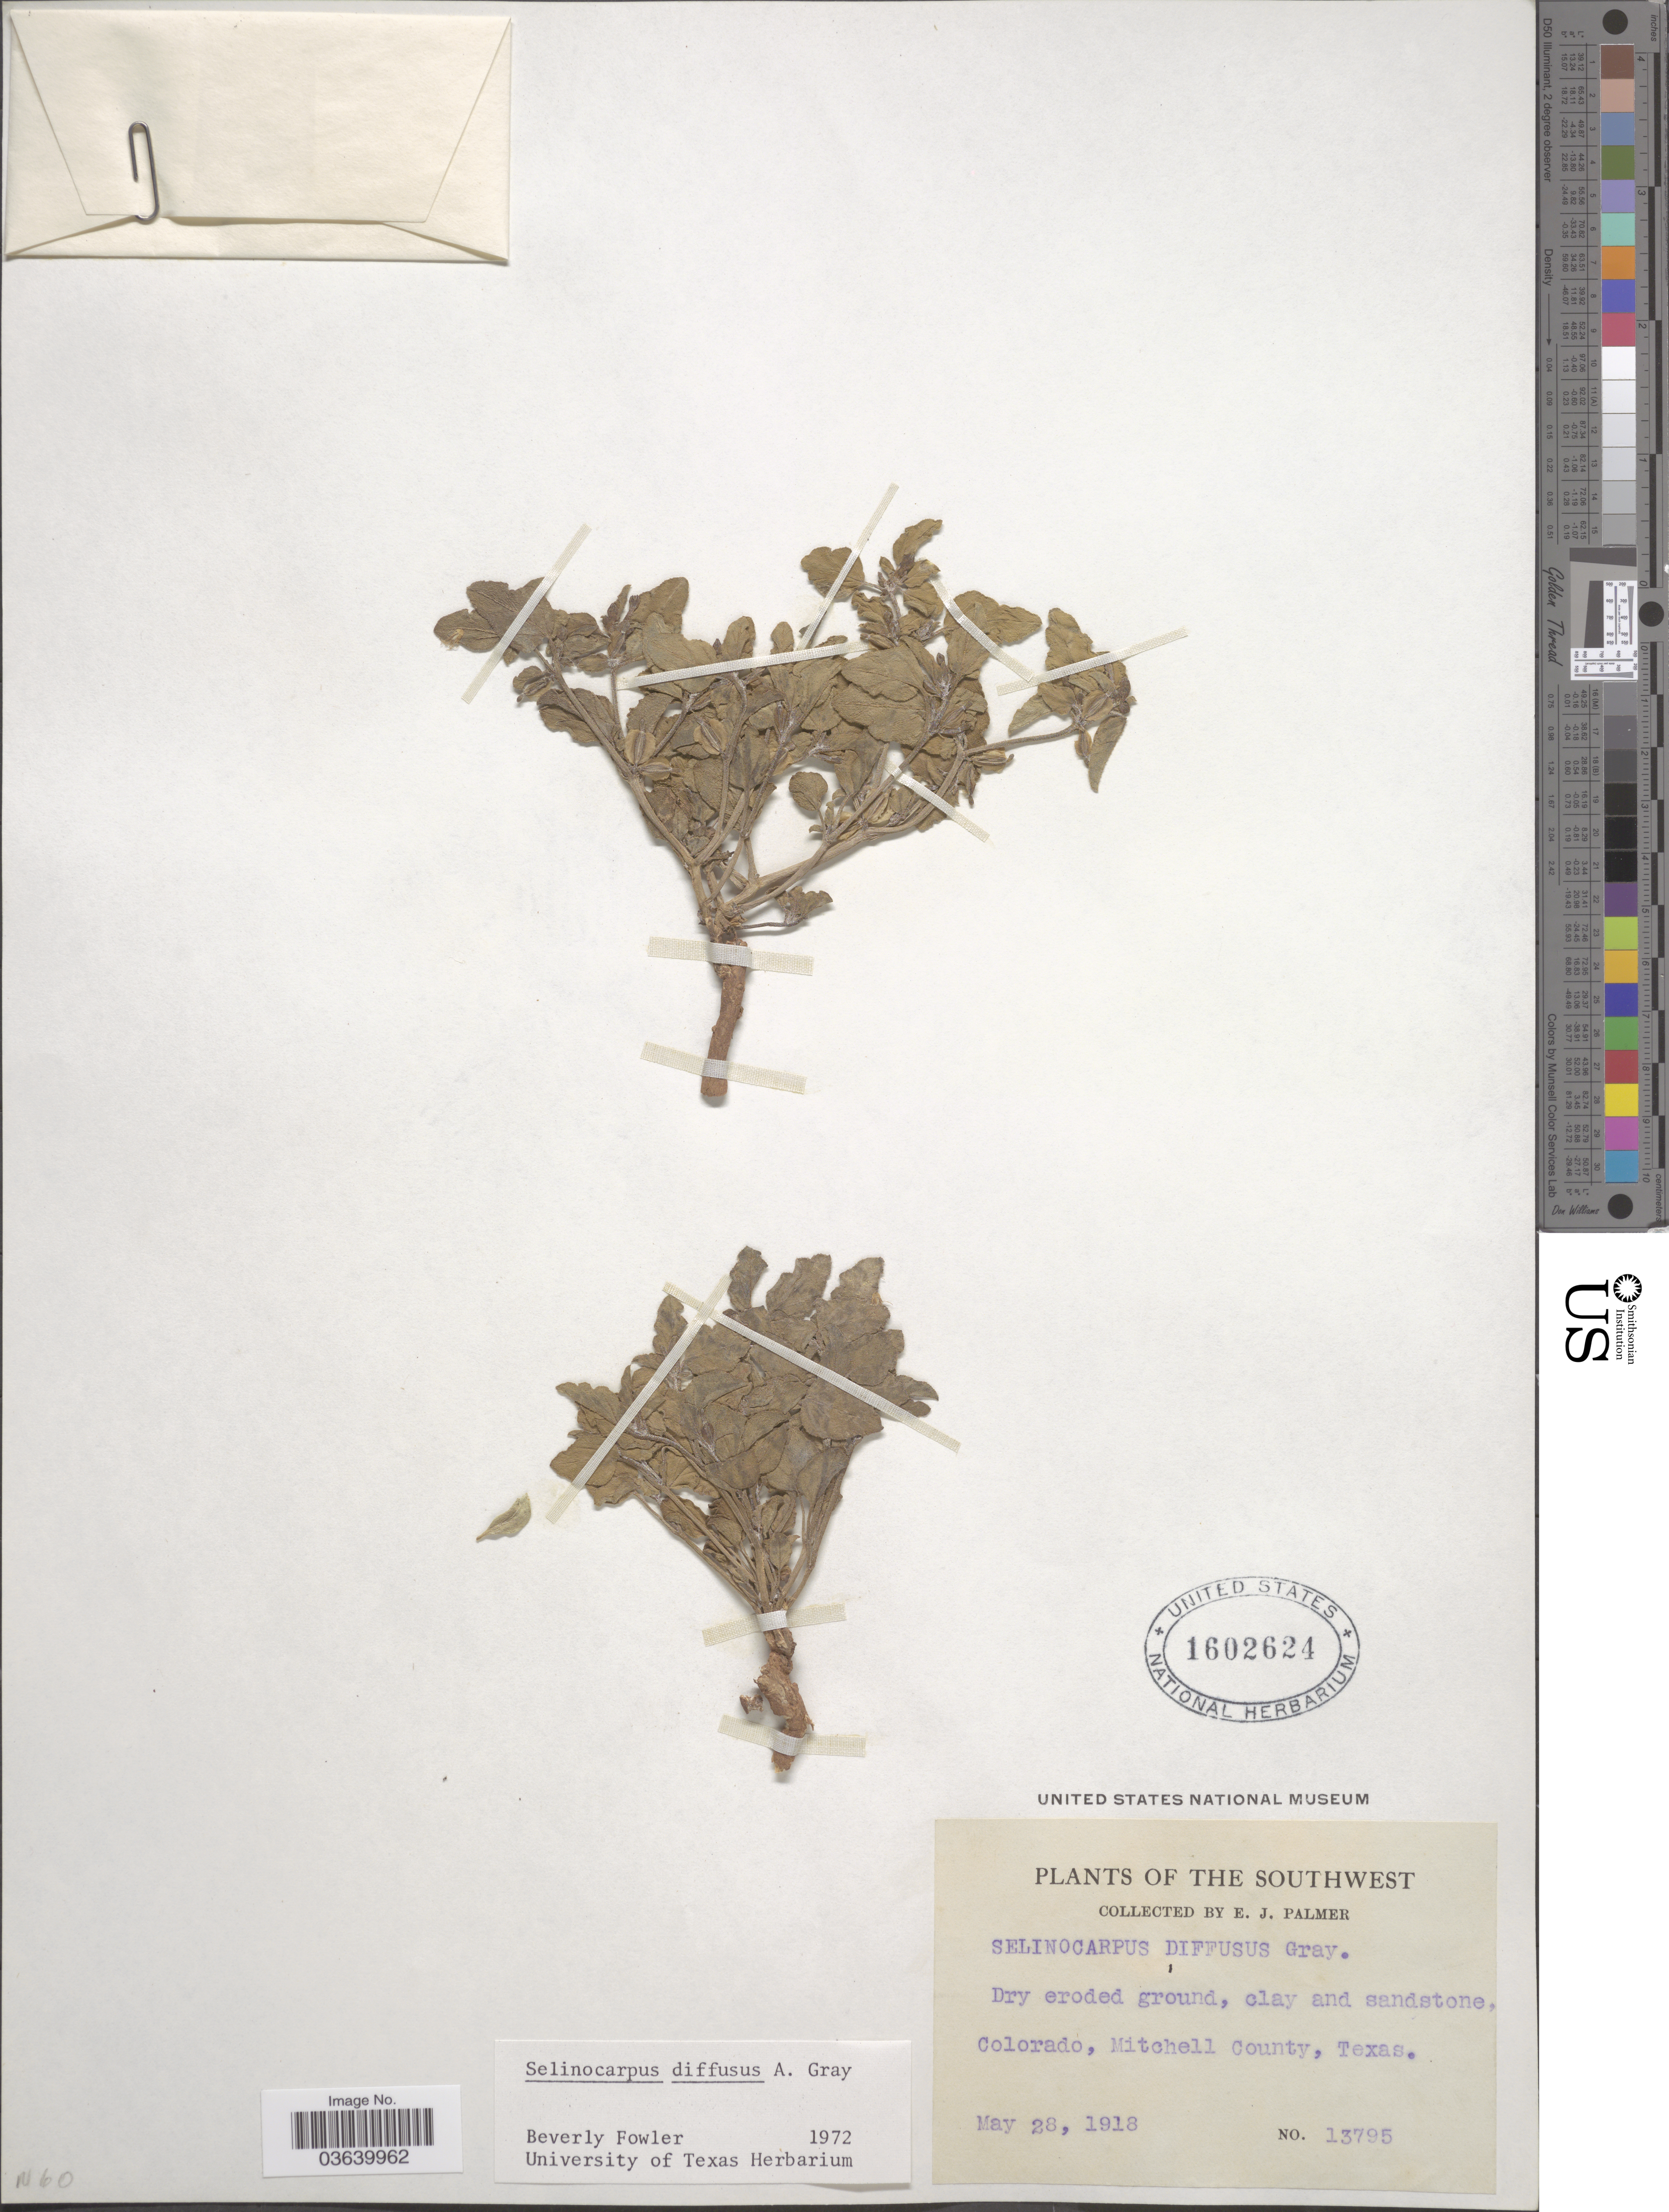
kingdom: Plantae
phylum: Tracheophyta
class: Magnoliopsida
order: Caryophyllales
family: Nyctaginaceae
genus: Acleisanthes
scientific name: Acleisanthes diffusa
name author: (A. Gray) R.A. Levin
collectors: E. J. Palmer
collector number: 13795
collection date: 1918-05-28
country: United States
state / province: Texas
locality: The Southwest. Colorado, Mitchell County.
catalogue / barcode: US 1602624